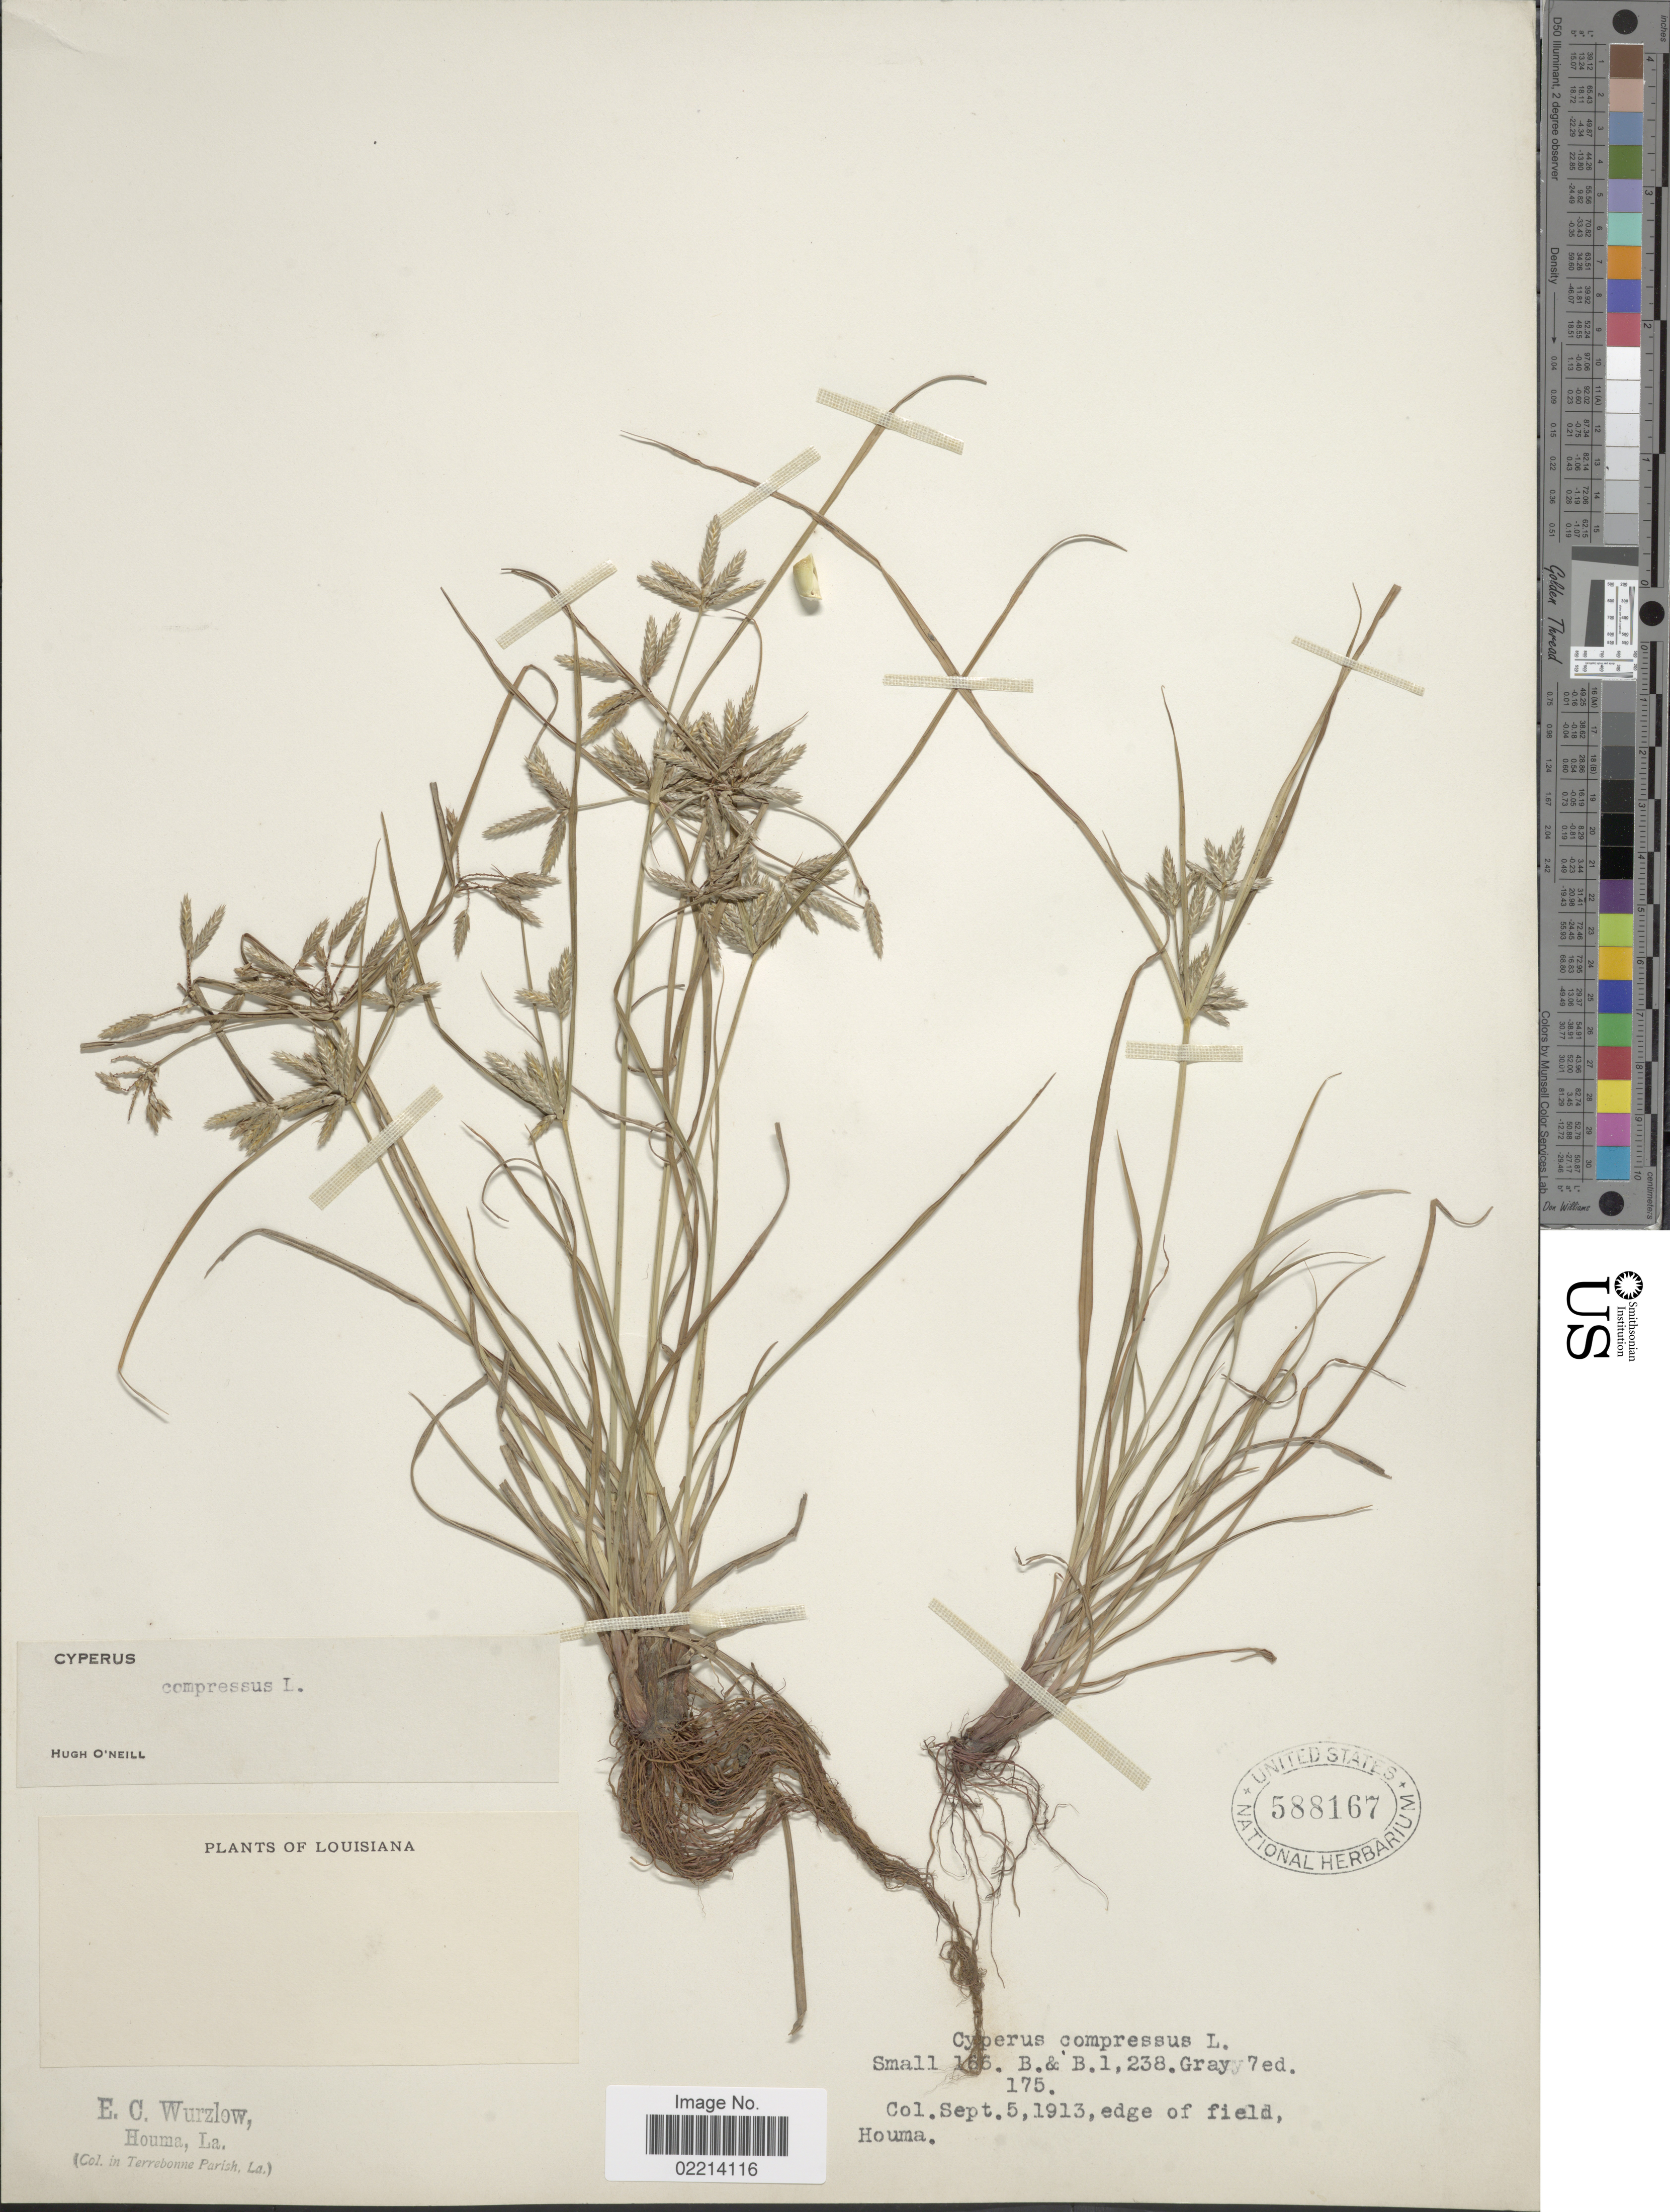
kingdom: Plantae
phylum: Tracheophyta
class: Liliopsida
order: Poales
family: Cyperaceae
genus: Cyperus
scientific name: Cyperus compressus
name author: L.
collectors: E. Wurzlow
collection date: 1913-09-05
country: United States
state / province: Louisiana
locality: Terrebonne Parish. Edge of field, Houma.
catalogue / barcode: US 588167